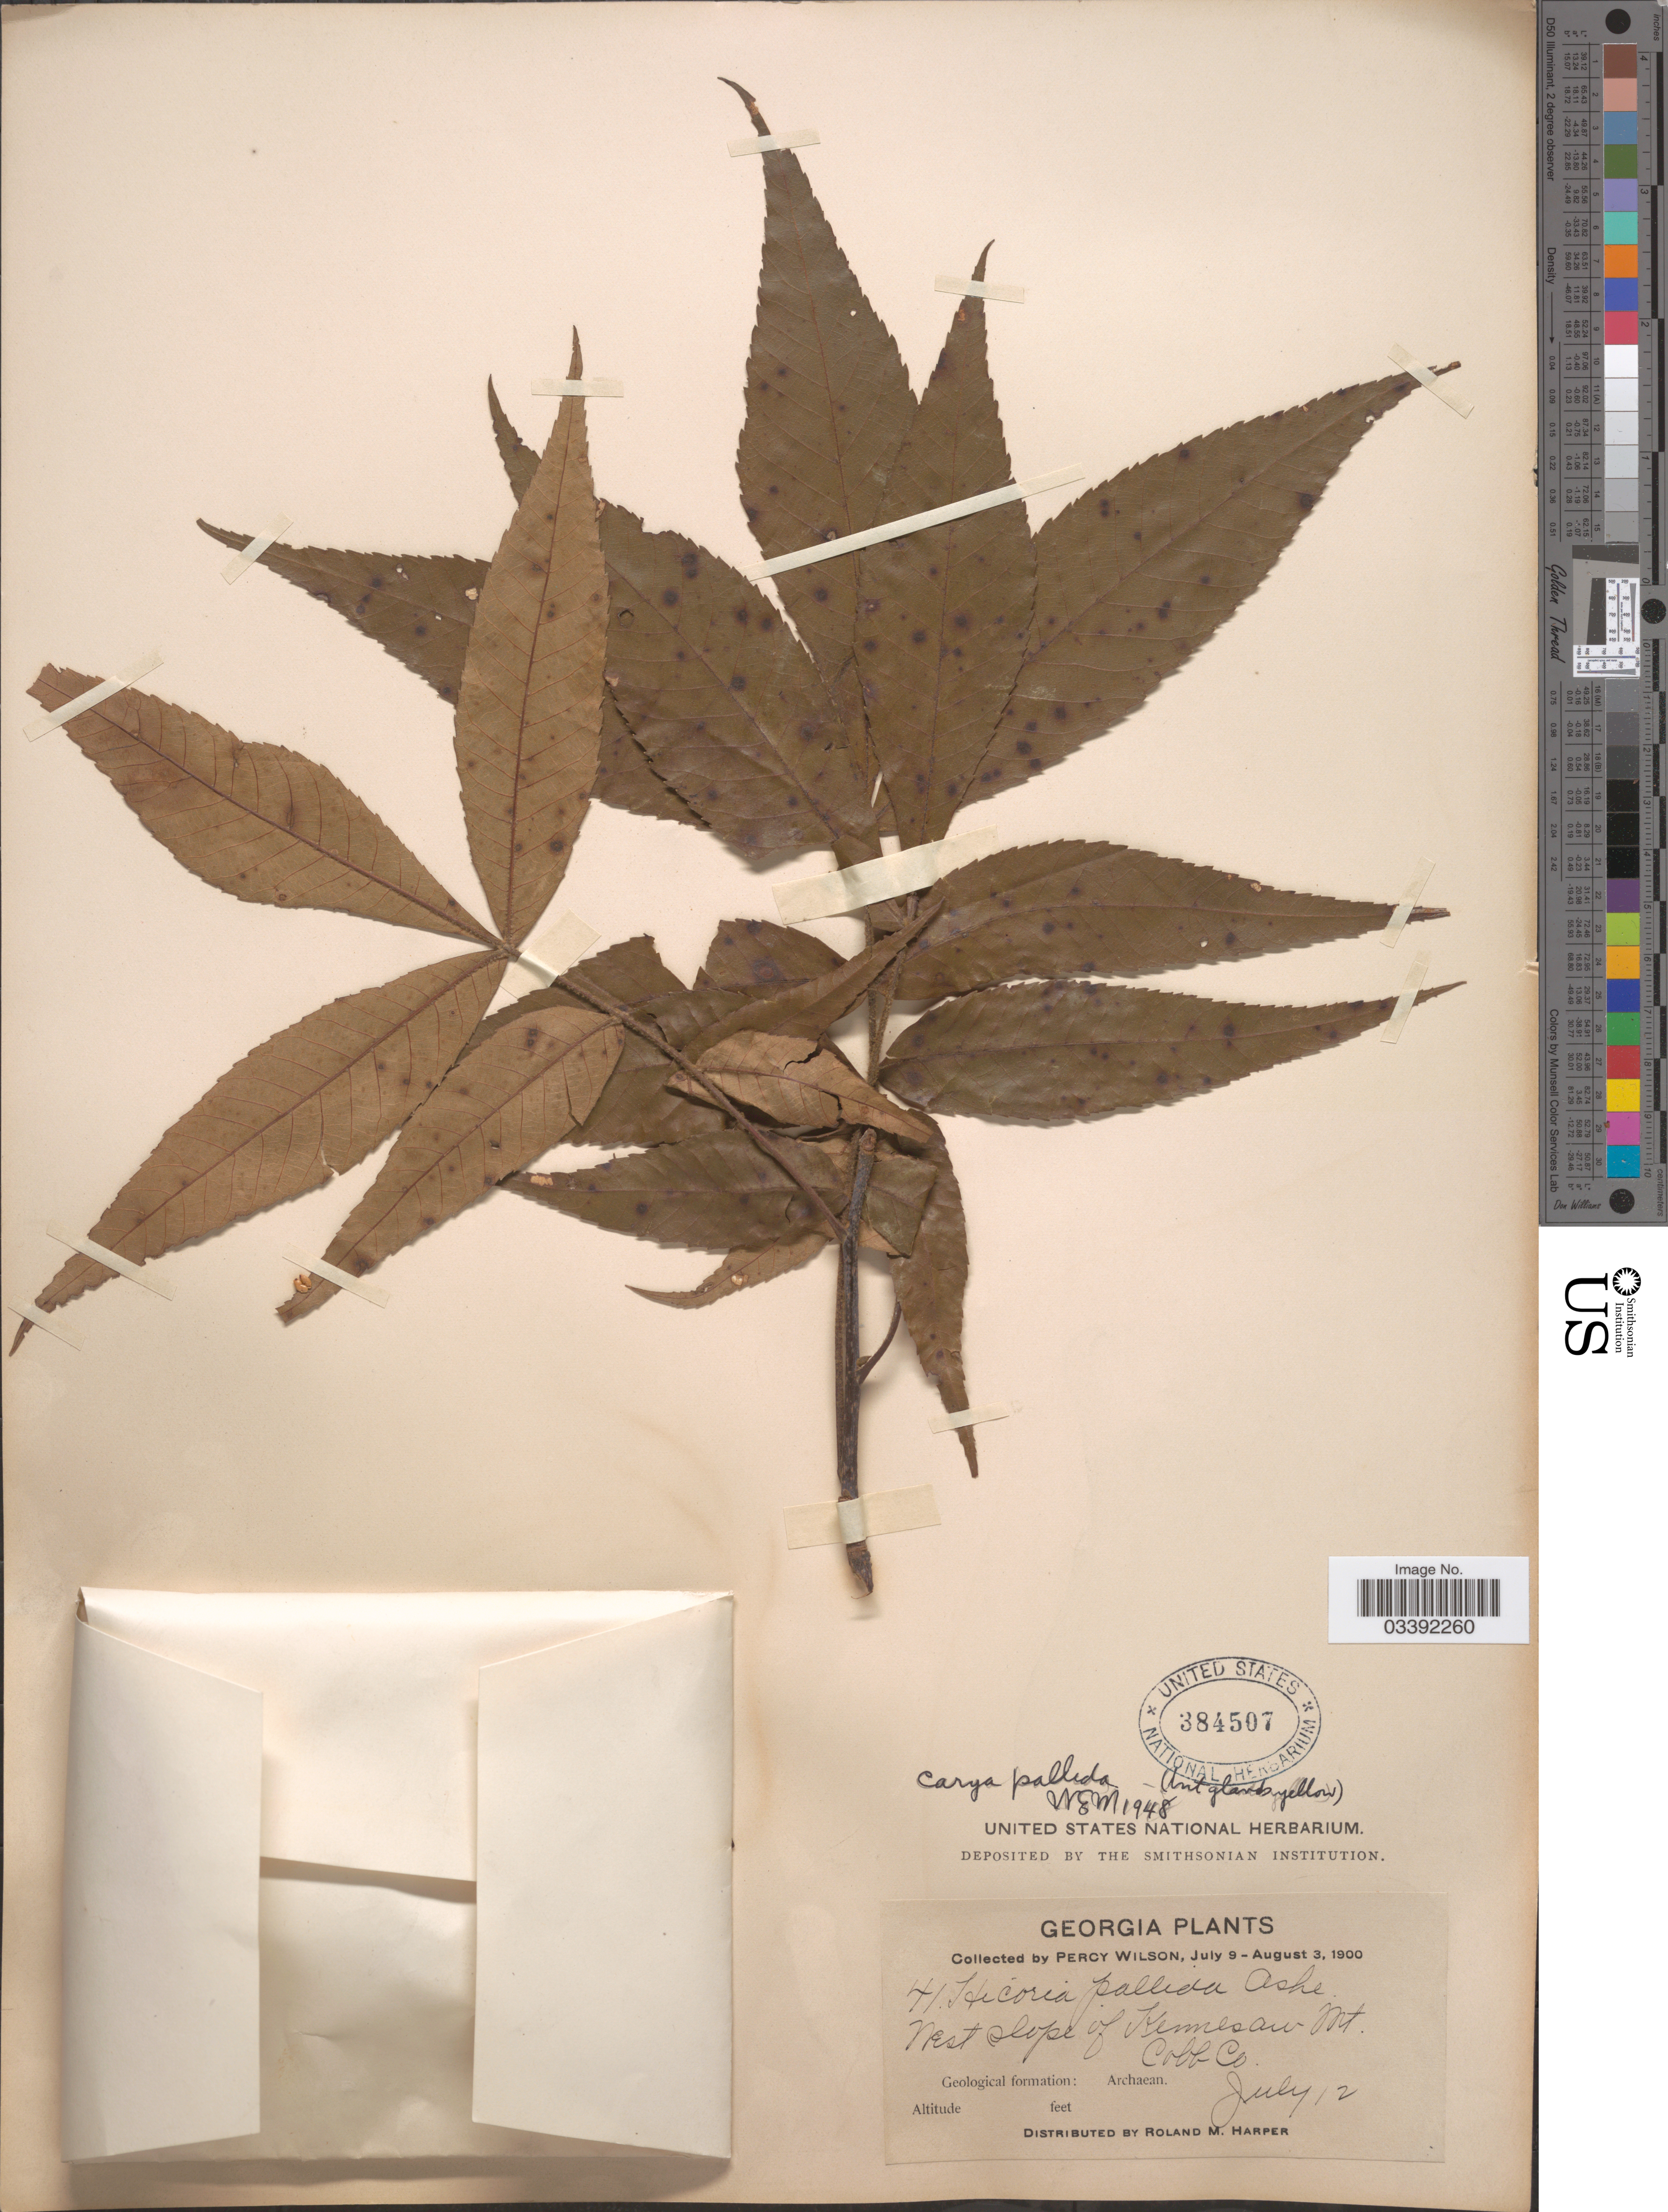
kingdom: Plantae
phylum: Tracheophyta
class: Magnoliopsida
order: Fagales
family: Juglandaceae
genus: Carya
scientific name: Carya pallida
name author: (Ashe) Engl. & Graebner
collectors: P. Wilson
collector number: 41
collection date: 1900-07-12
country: United States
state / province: Georgia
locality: West slope of Kemesaw Mt. Cobb Co. Geological formation: Archaean.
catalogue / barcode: US 384507